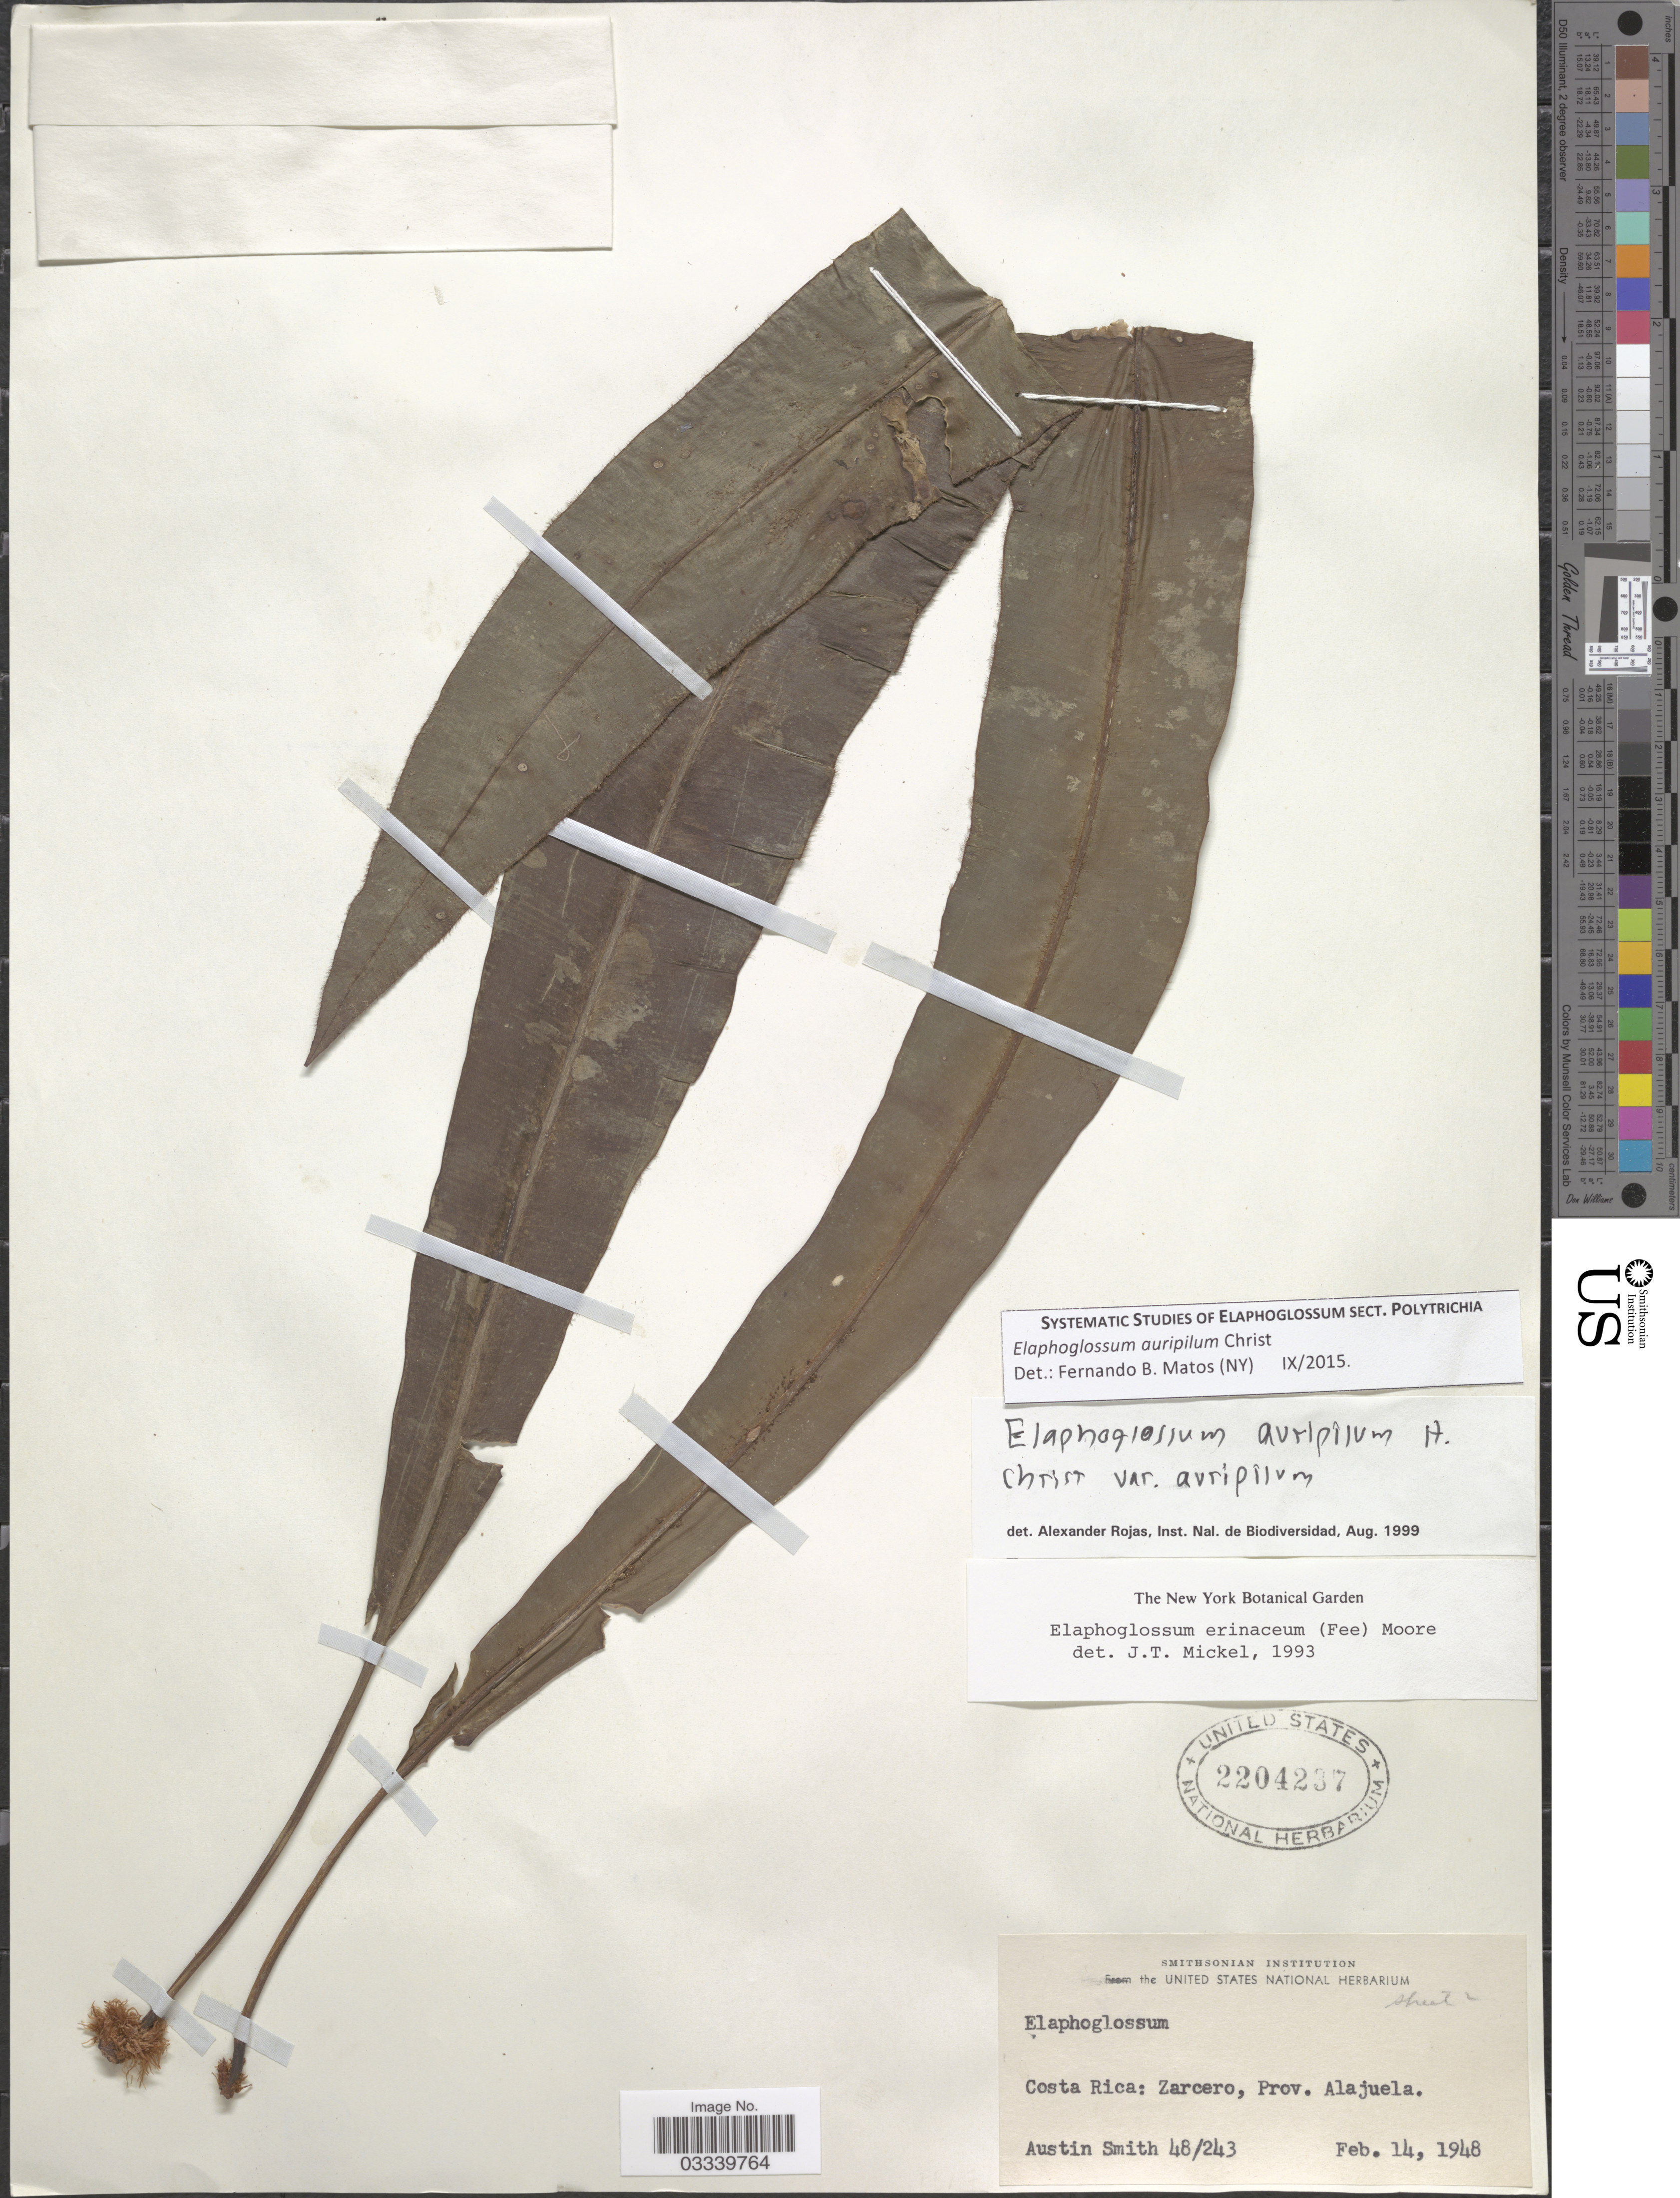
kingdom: Plantae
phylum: Tracheophyta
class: Polypodiopsida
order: Polypodiales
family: Dryopteridaceae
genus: Elaphoglossum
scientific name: Elaphoglossum auripilum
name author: Christ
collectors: Aust P. Smith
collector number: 48/243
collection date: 1948-02-14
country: Costa Rica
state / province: Alajuela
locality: Zarcero.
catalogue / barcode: US 2204237